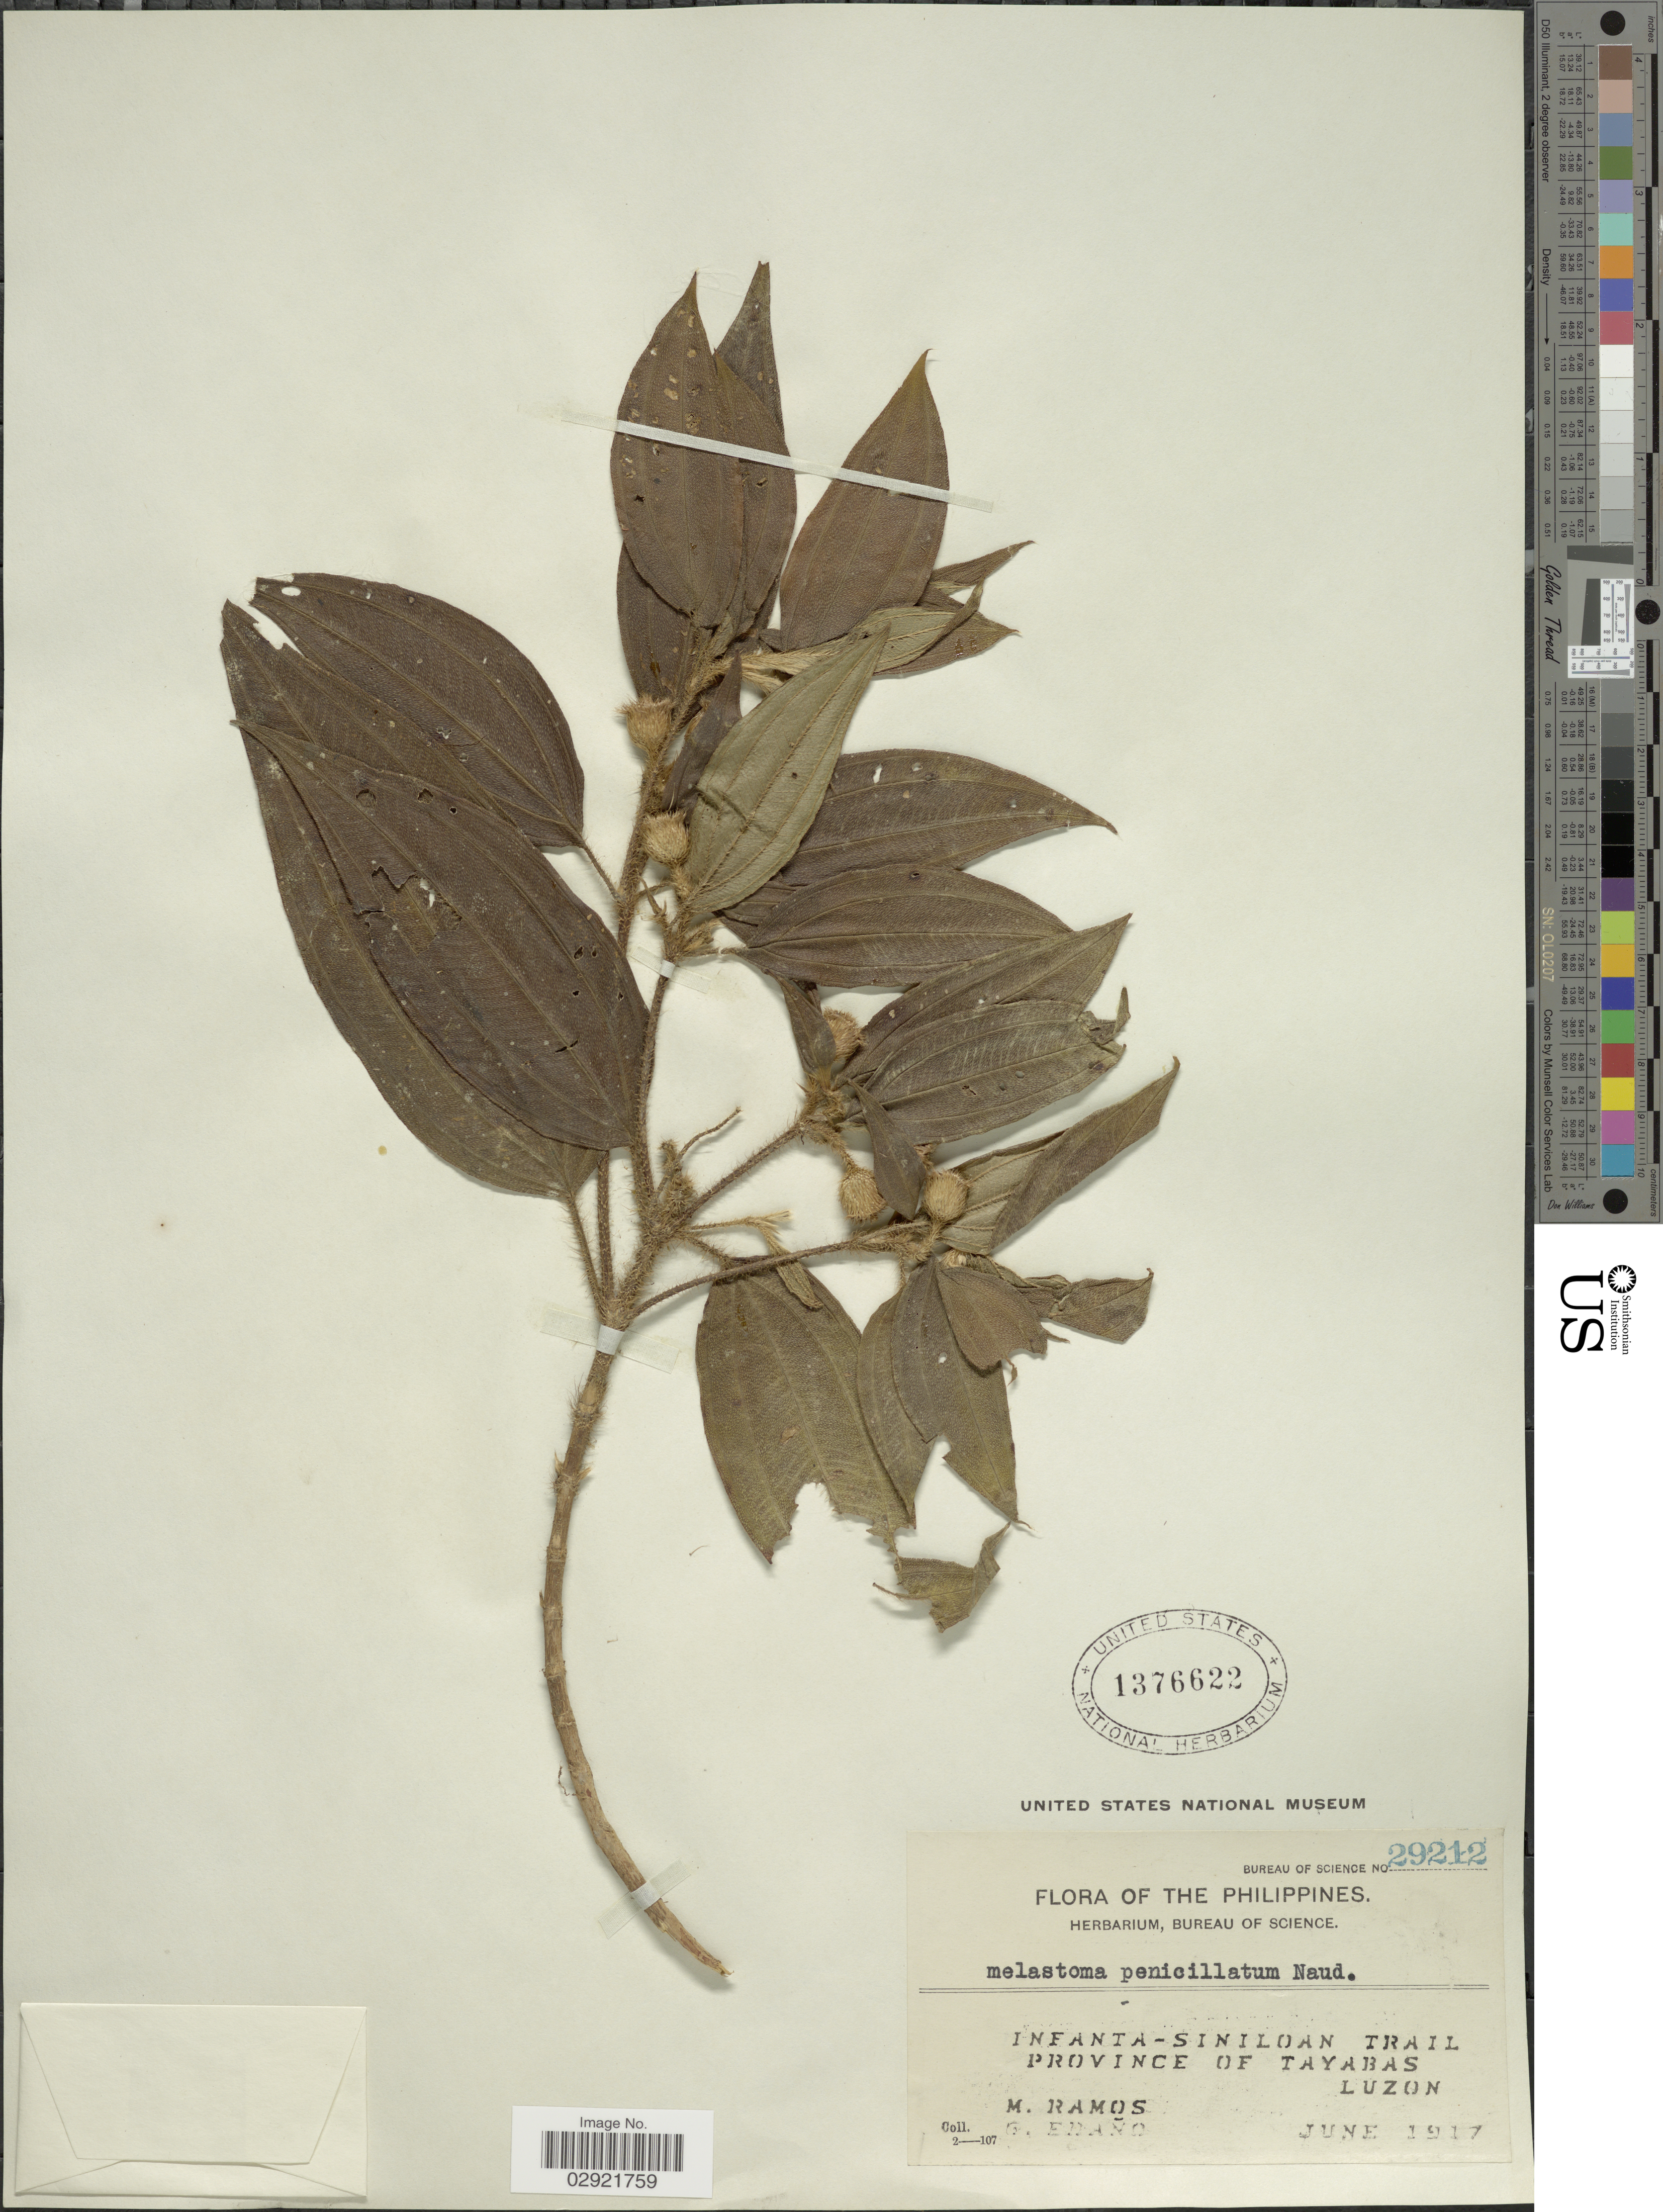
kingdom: Plantae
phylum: Tracheophyta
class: Magnoliopsida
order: Myrtales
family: Melastomataceae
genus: Melastoma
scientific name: Melastoma crinitum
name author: Roxb.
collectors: M. Ramos & G. Edaño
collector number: Bureau of Science 29212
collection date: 1917-06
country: Philippines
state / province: Calabarzon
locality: Infanta-Siniloan Trail. Province of Tayabas. Luzon.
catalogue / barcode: US 1376622